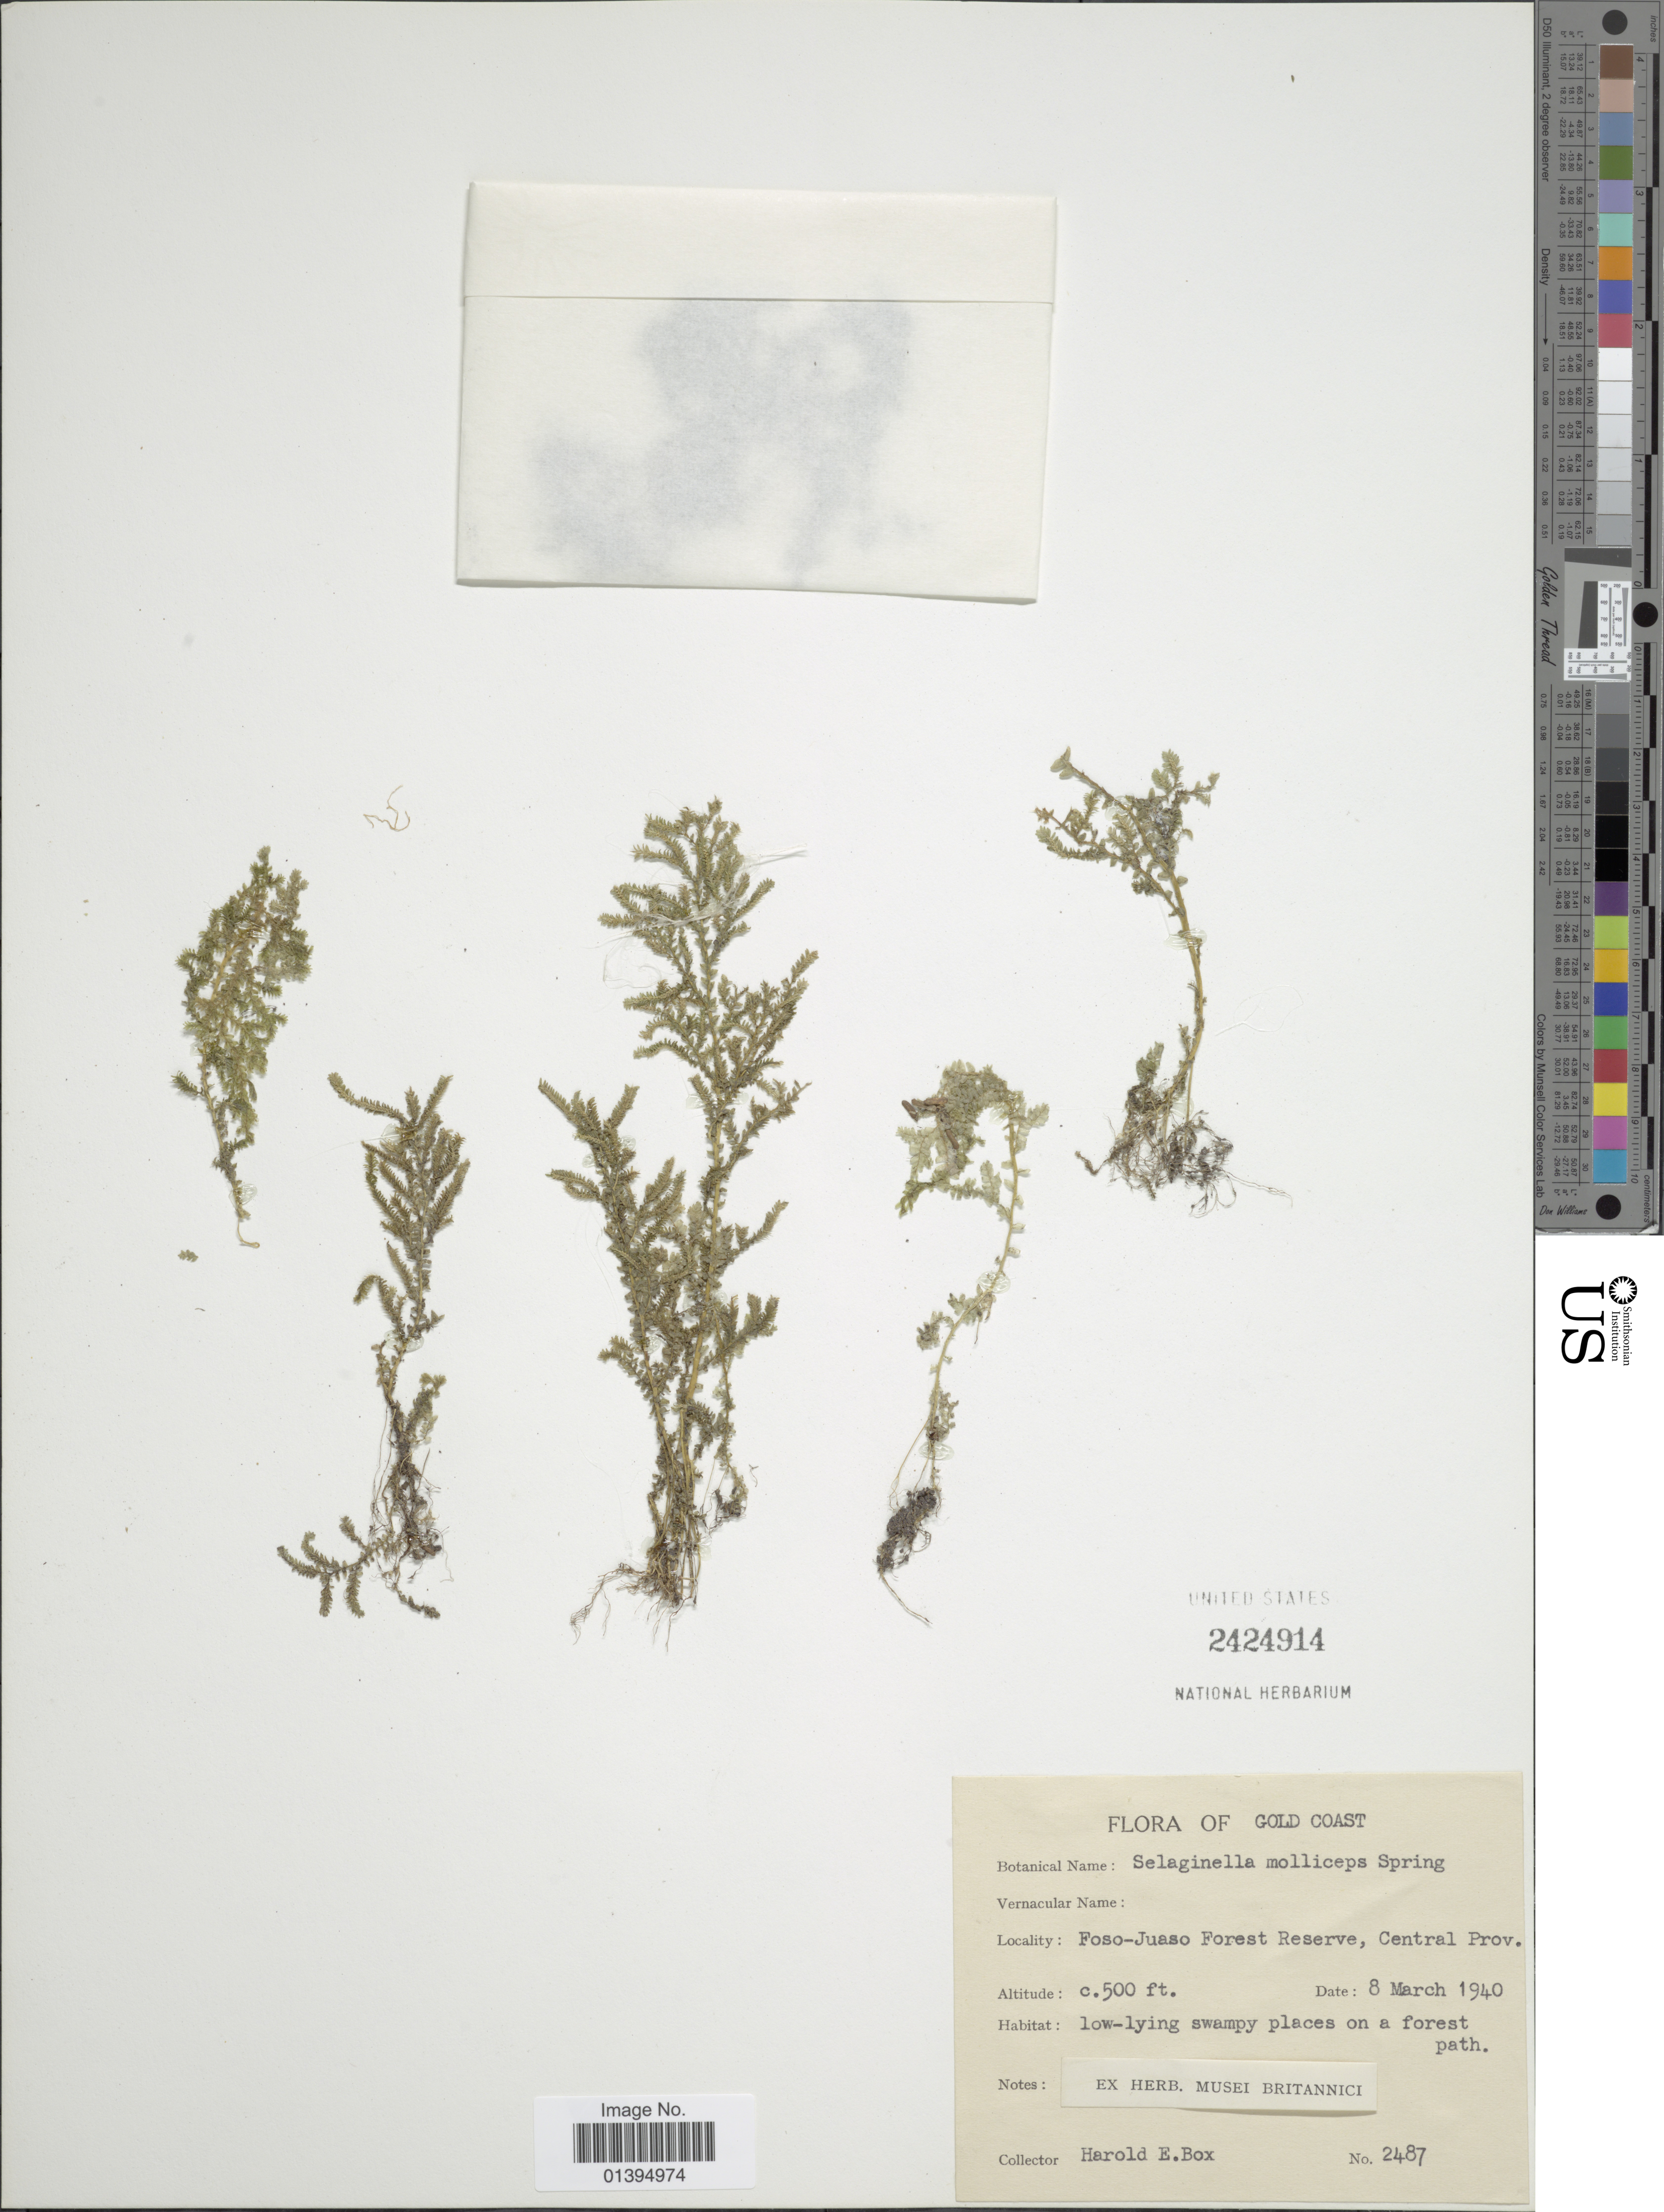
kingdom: Plantae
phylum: Tracheophyta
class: Lycopodiopsida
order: Selaginellales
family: Selaginellaceae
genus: Selaginella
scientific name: Selaginella molliceps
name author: Spring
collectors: H. E. Box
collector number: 2487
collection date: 1940-03-08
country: Ghana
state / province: Central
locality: Gold Coast, Foso-Juaso Forest Reserve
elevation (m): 152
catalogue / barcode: US 2424914